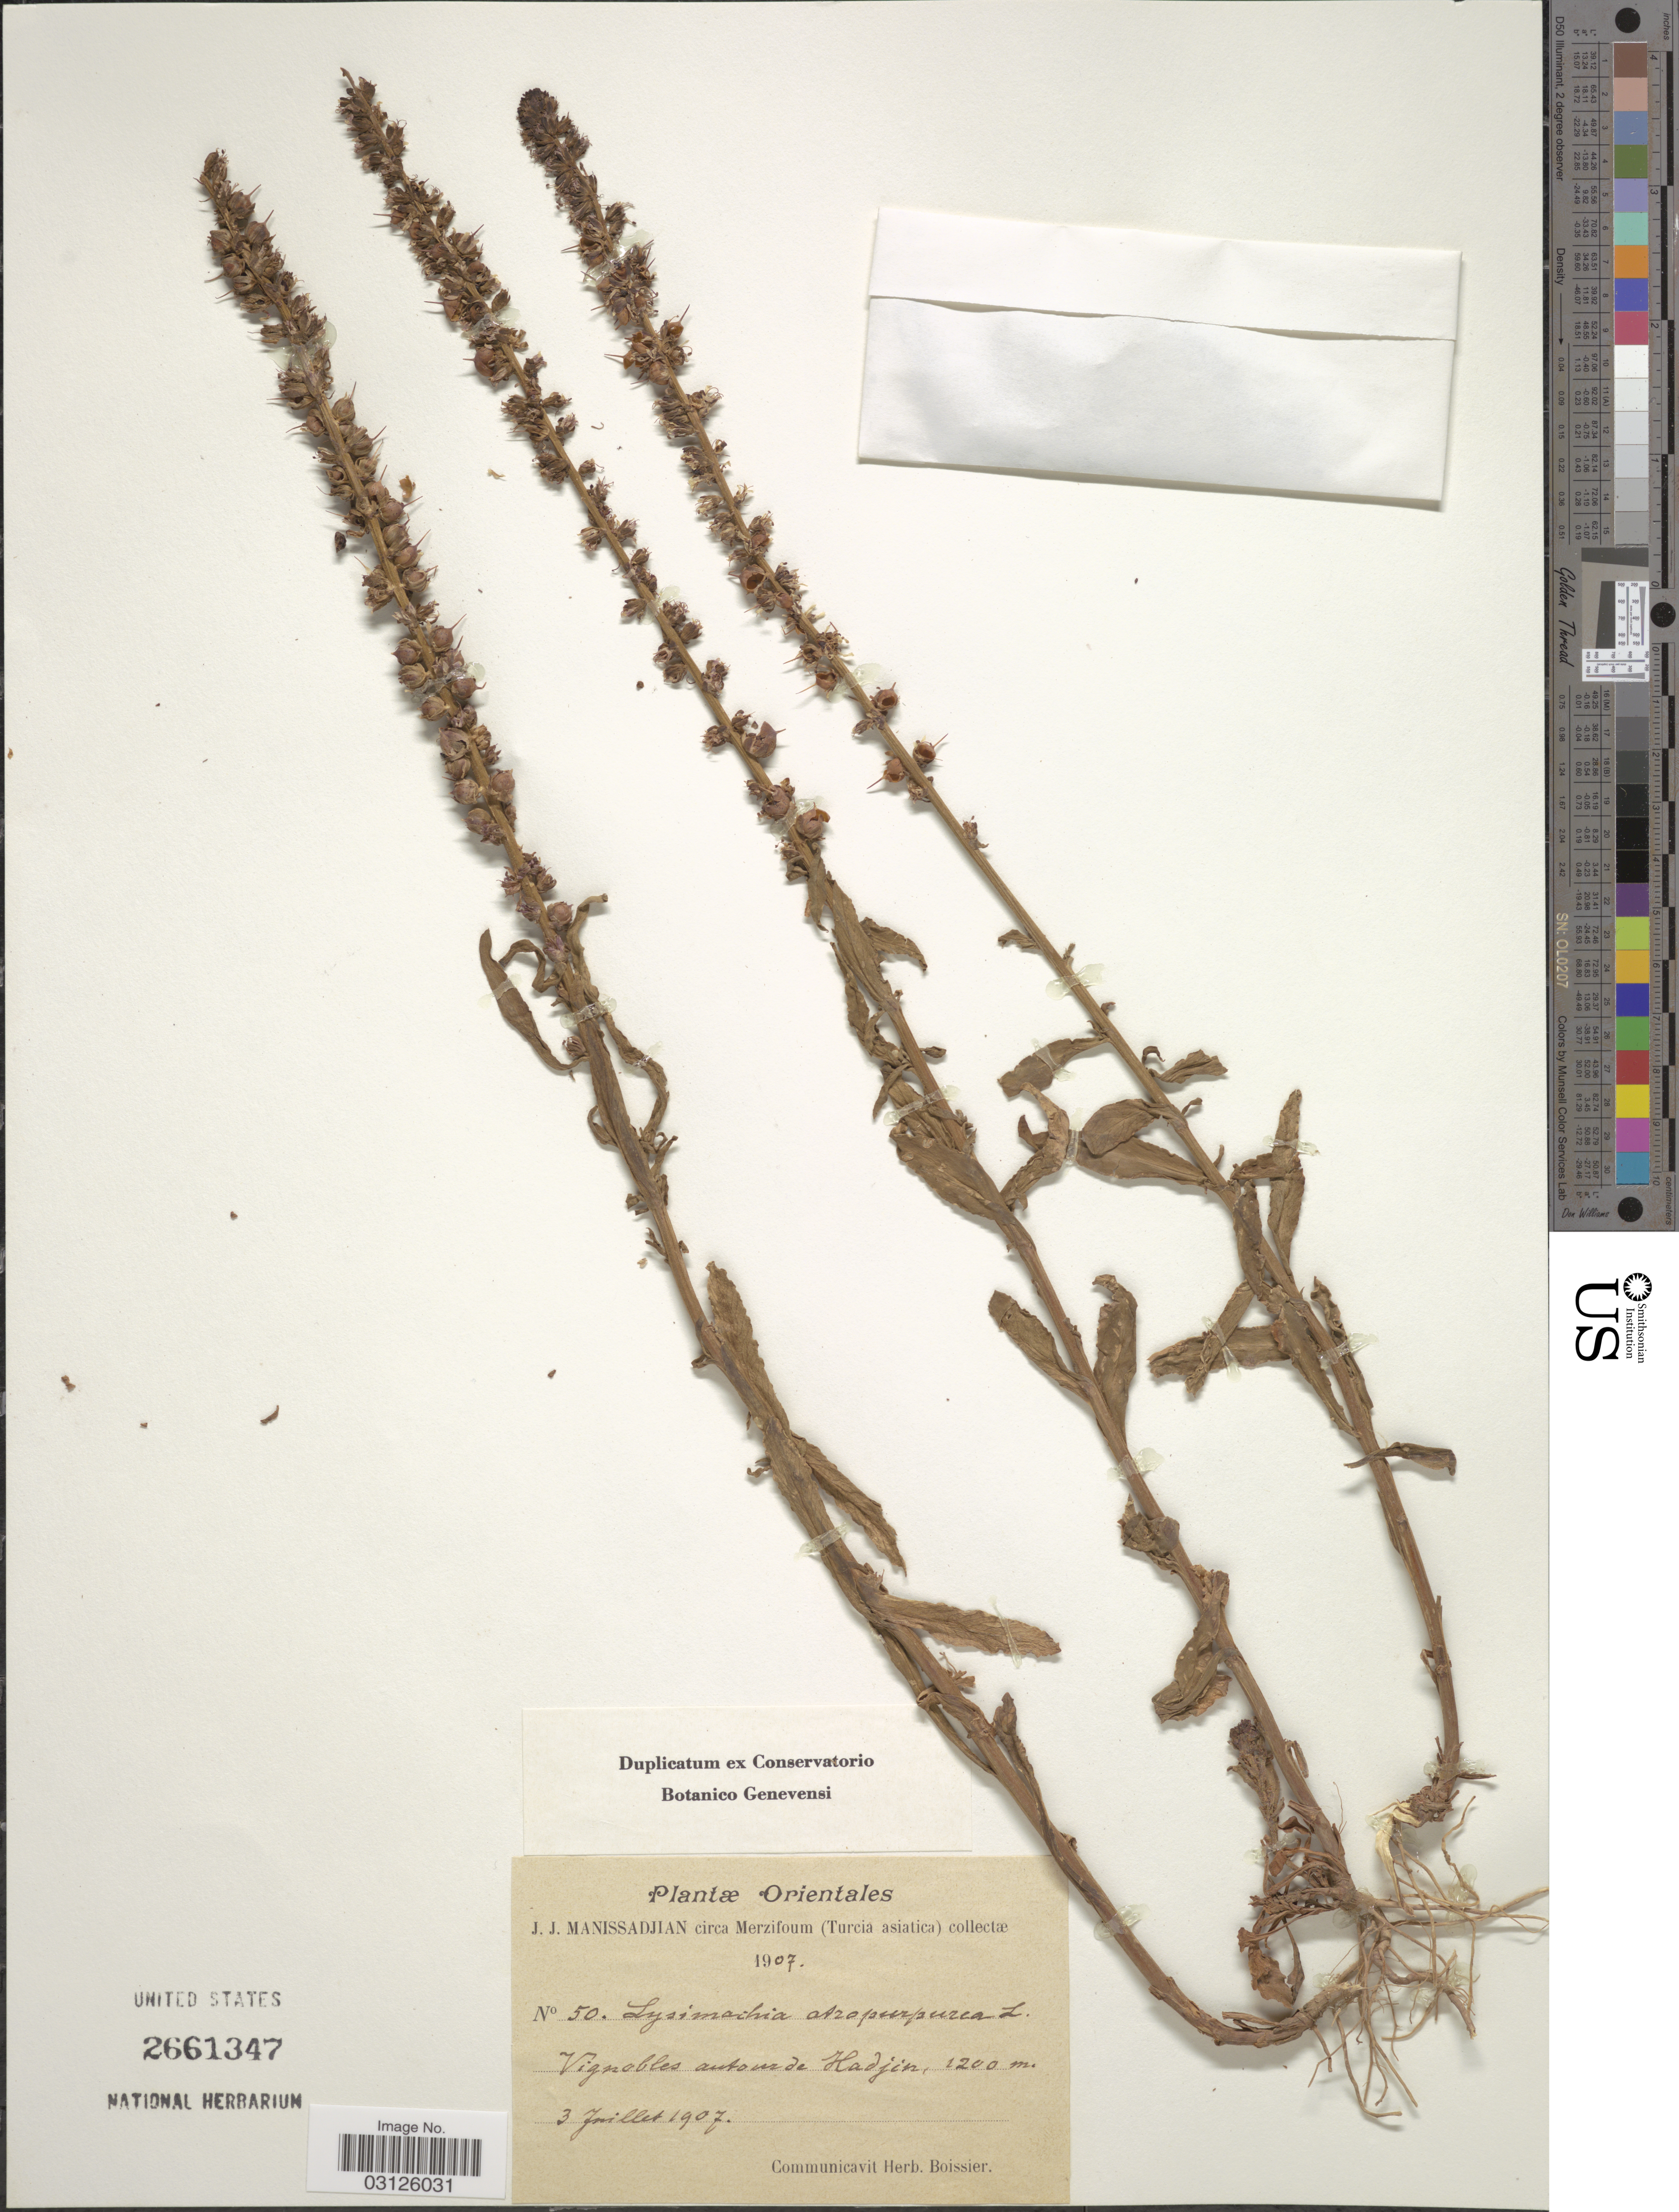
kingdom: Plantae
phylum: Tracheophyta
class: Magnoliopsida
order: Ericales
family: Primulaceae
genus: Lysimachia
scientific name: Lysimachia atropurpurea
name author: L.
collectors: J. Manissadjian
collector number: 50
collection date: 1907-07-03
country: Turkey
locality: Orientales. Circa Merzifoum (Turcia asiatica) Vignobles autourde Hadjin.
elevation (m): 1200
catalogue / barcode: US 2661347